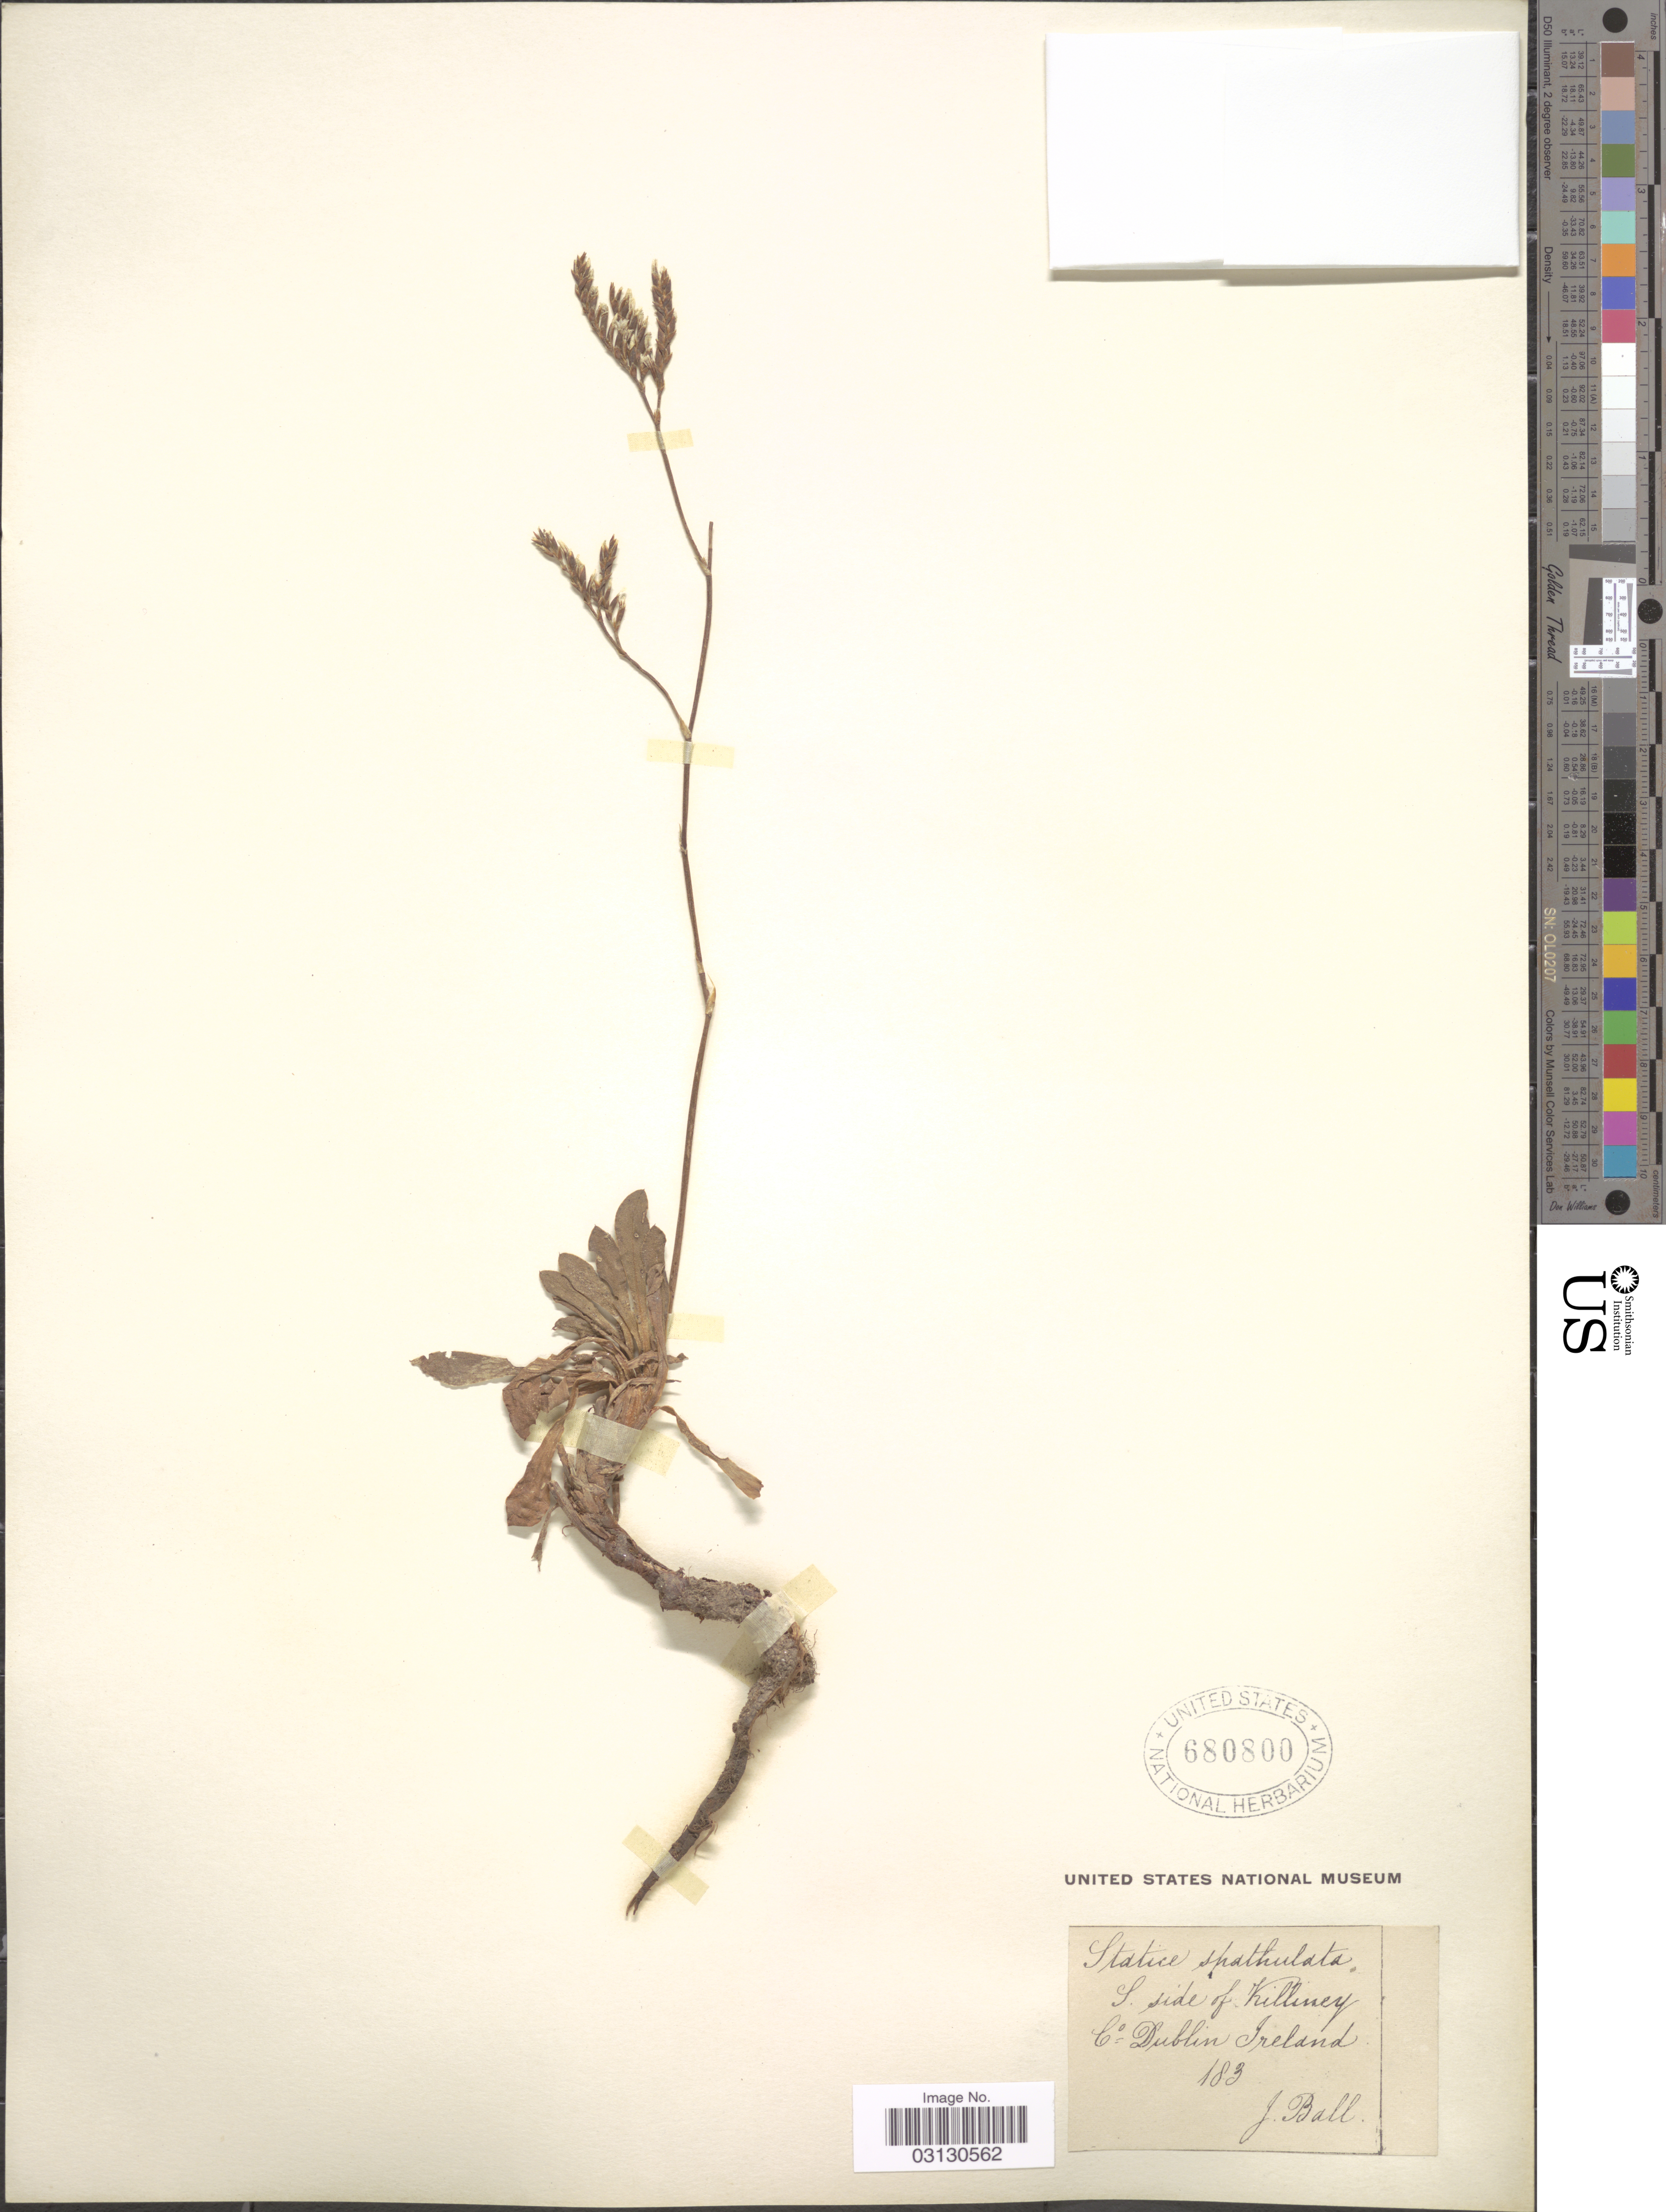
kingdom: Plantae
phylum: Tracheophyta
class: Magnoliopsida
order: Caryophyllales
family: Plumbaginaceae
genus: Limonium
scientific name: Limonium spathulatum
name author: (Desf.) Kuntze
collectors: J. Ball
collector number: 183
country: Ireland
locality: S. side of Killiney Co Dublin.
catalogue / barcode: US 680800